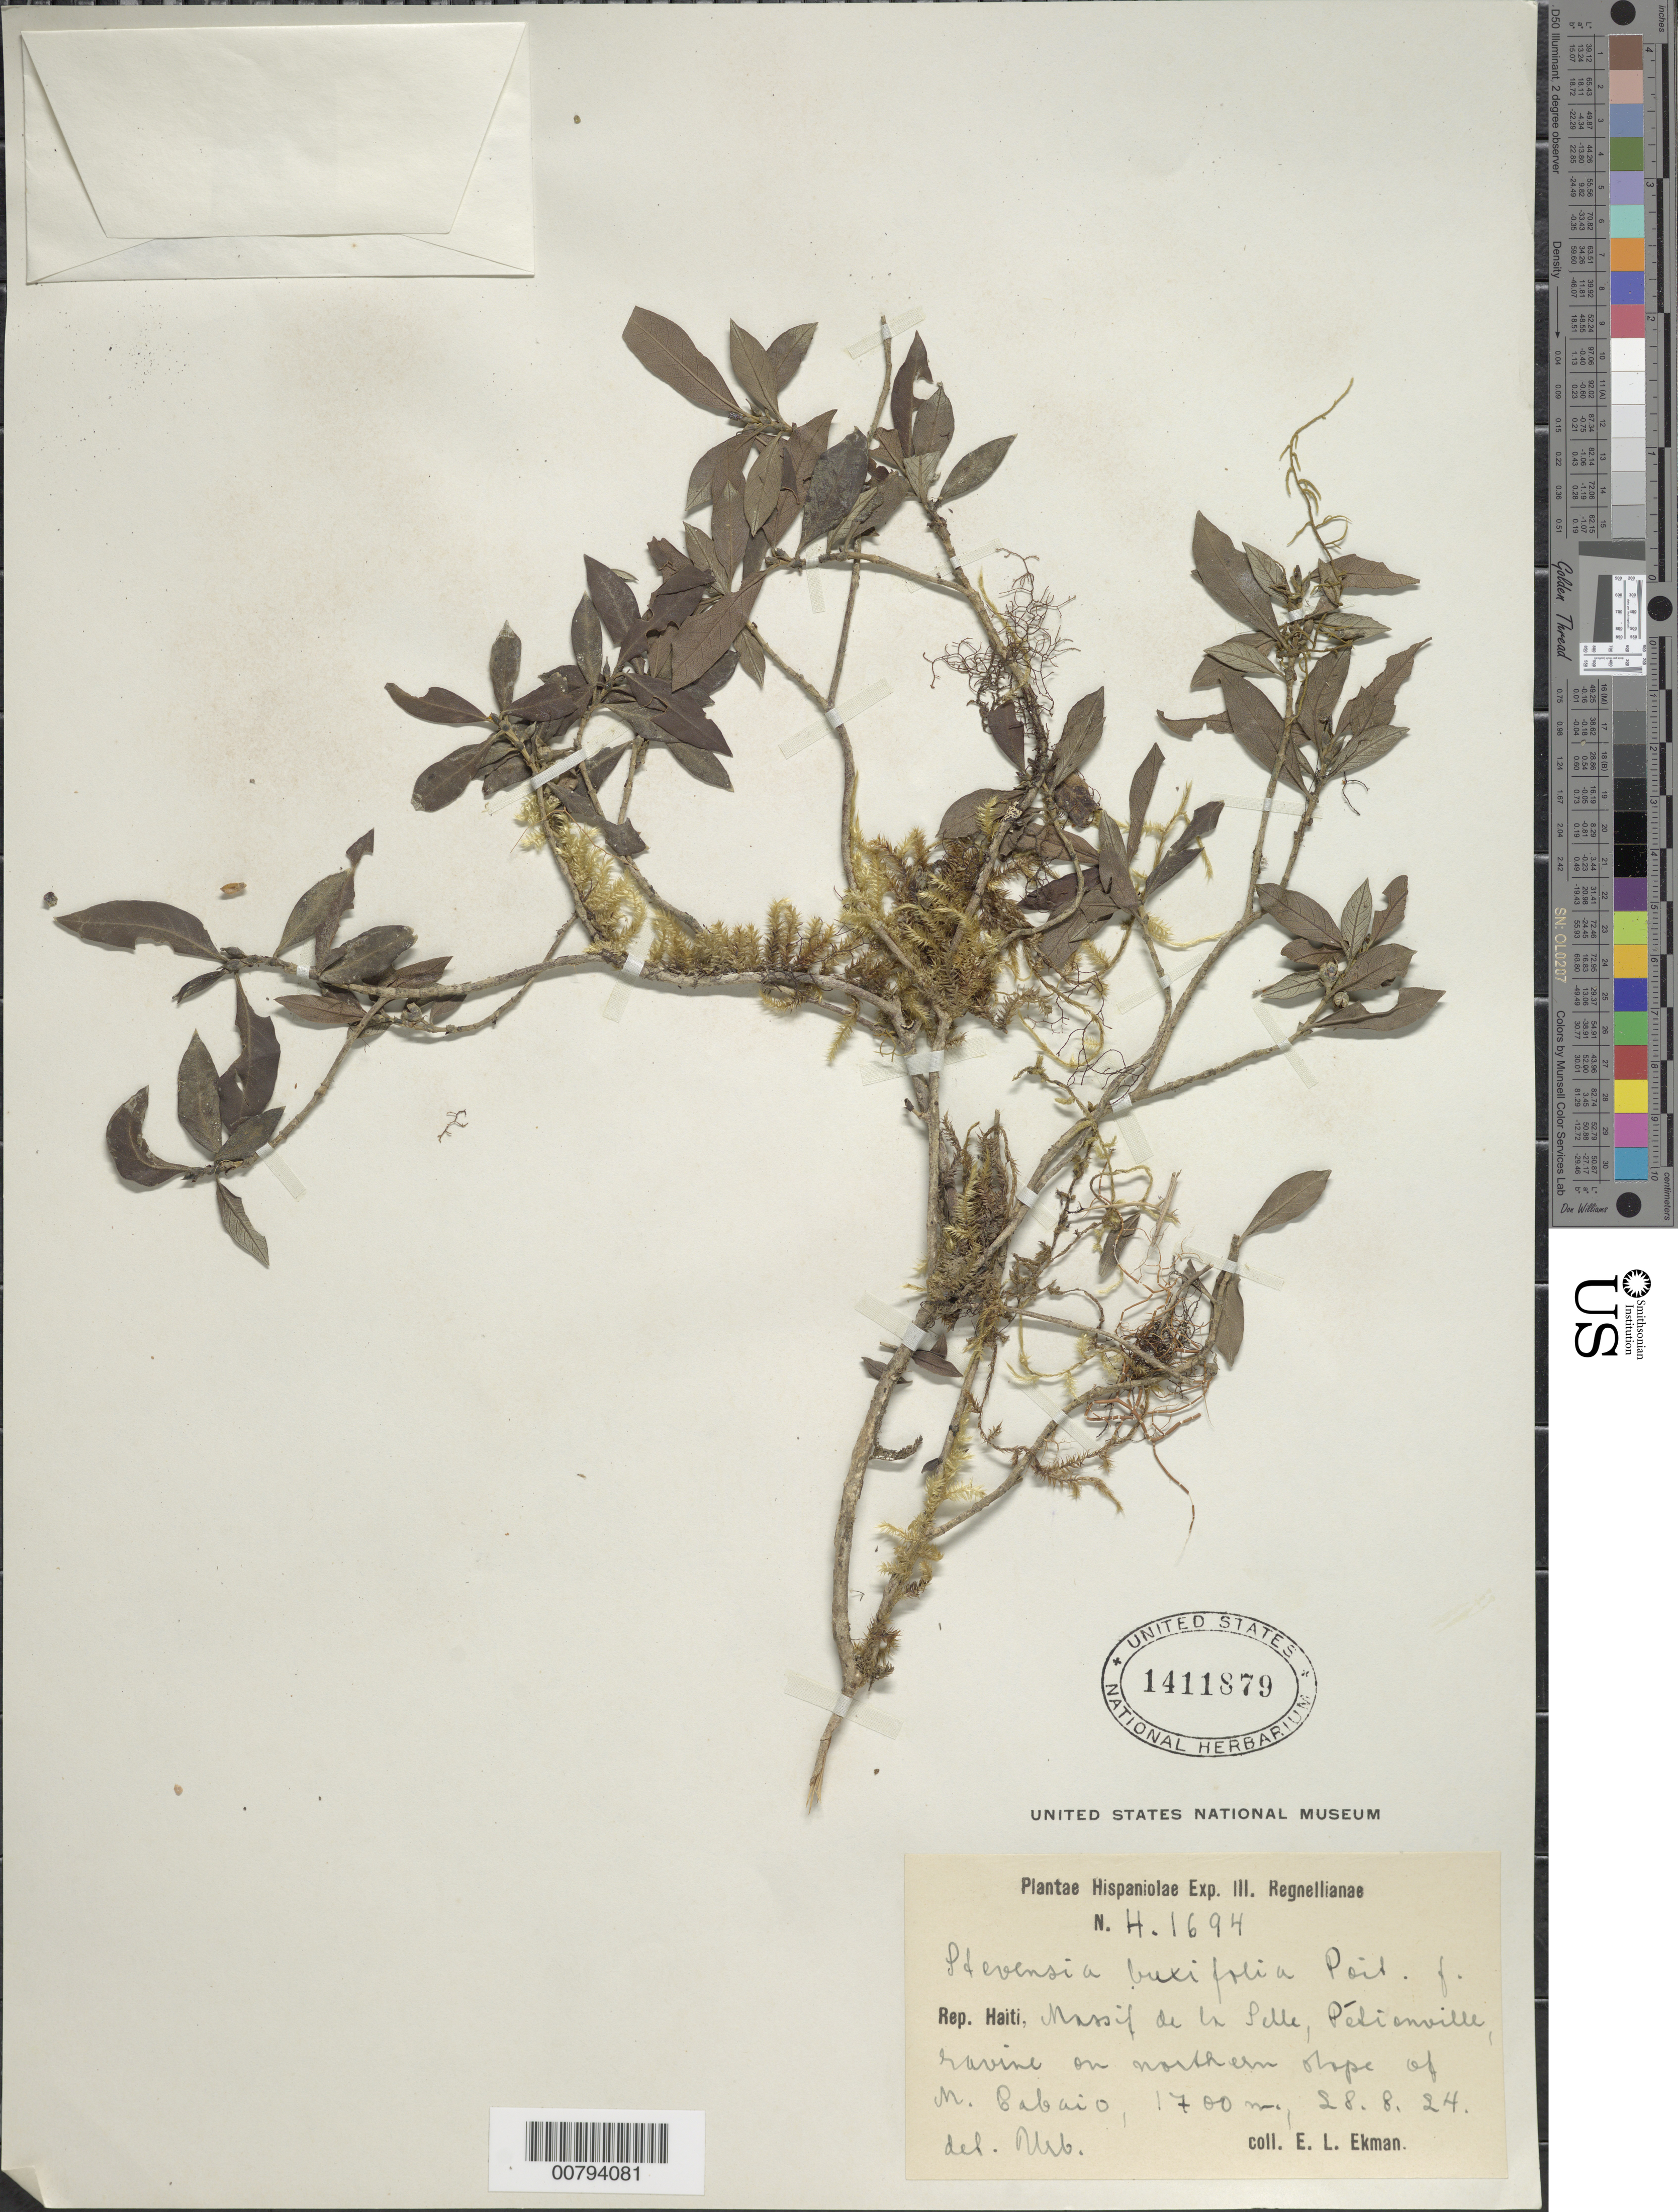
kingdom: Plantae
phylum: Tracheophyta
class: Magnoliopsida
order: Gentianales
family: Rubiaceae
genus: Stevensia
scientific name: Stevensia buxifolia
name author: Poit.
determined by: Urban, Ignatz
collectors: E. L. Ekman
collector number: H 1694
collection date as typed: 28 Aug 1924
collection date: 1924-08-28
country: Haiti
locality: Massif de la Selle, Pésienville. N. slope of M.Cabaio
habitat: Ravine on northern slope of M.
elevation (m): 1700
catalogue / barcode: US 1411879